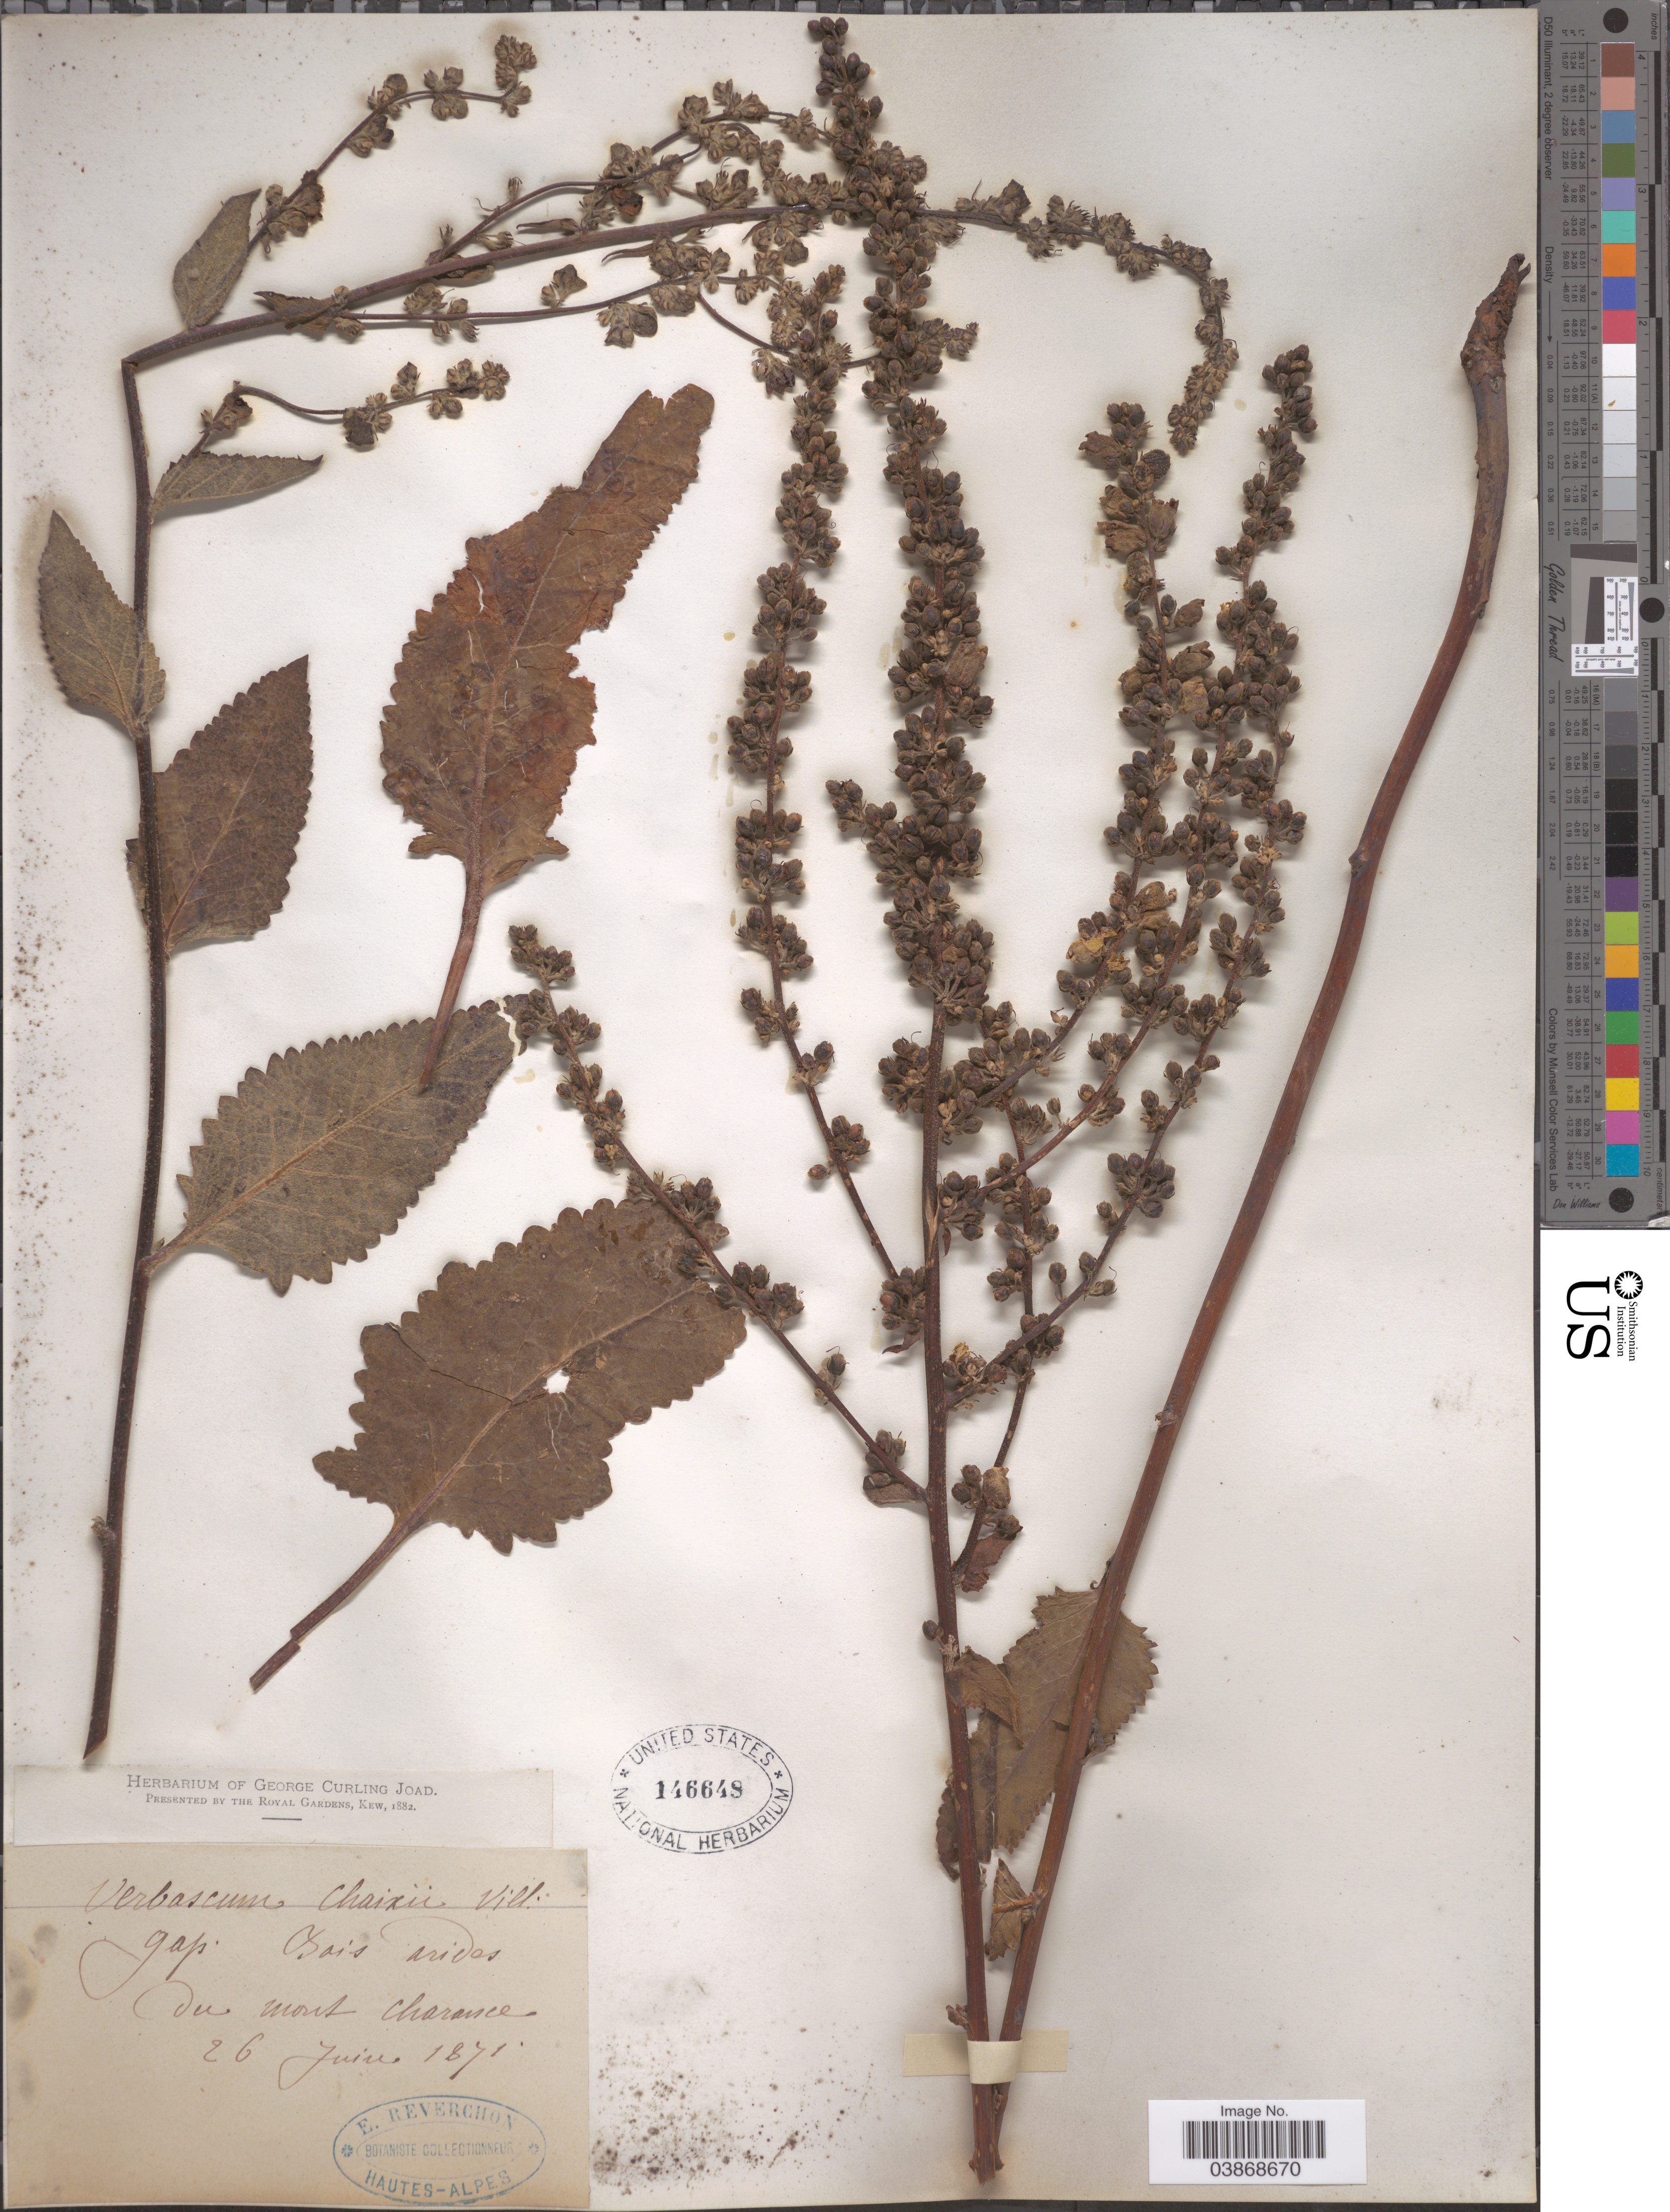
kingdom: Plantae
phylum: Tracheophyta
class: Magnoliopsida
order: Lamiales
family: Scrophulariaceae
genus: Verbascum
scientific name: Verbascum chaixii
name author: Vill.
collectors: E. Reverchon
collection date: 1871-06-26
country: France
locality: Gap. Bois arides du mont Charance.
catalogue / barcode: US 146648